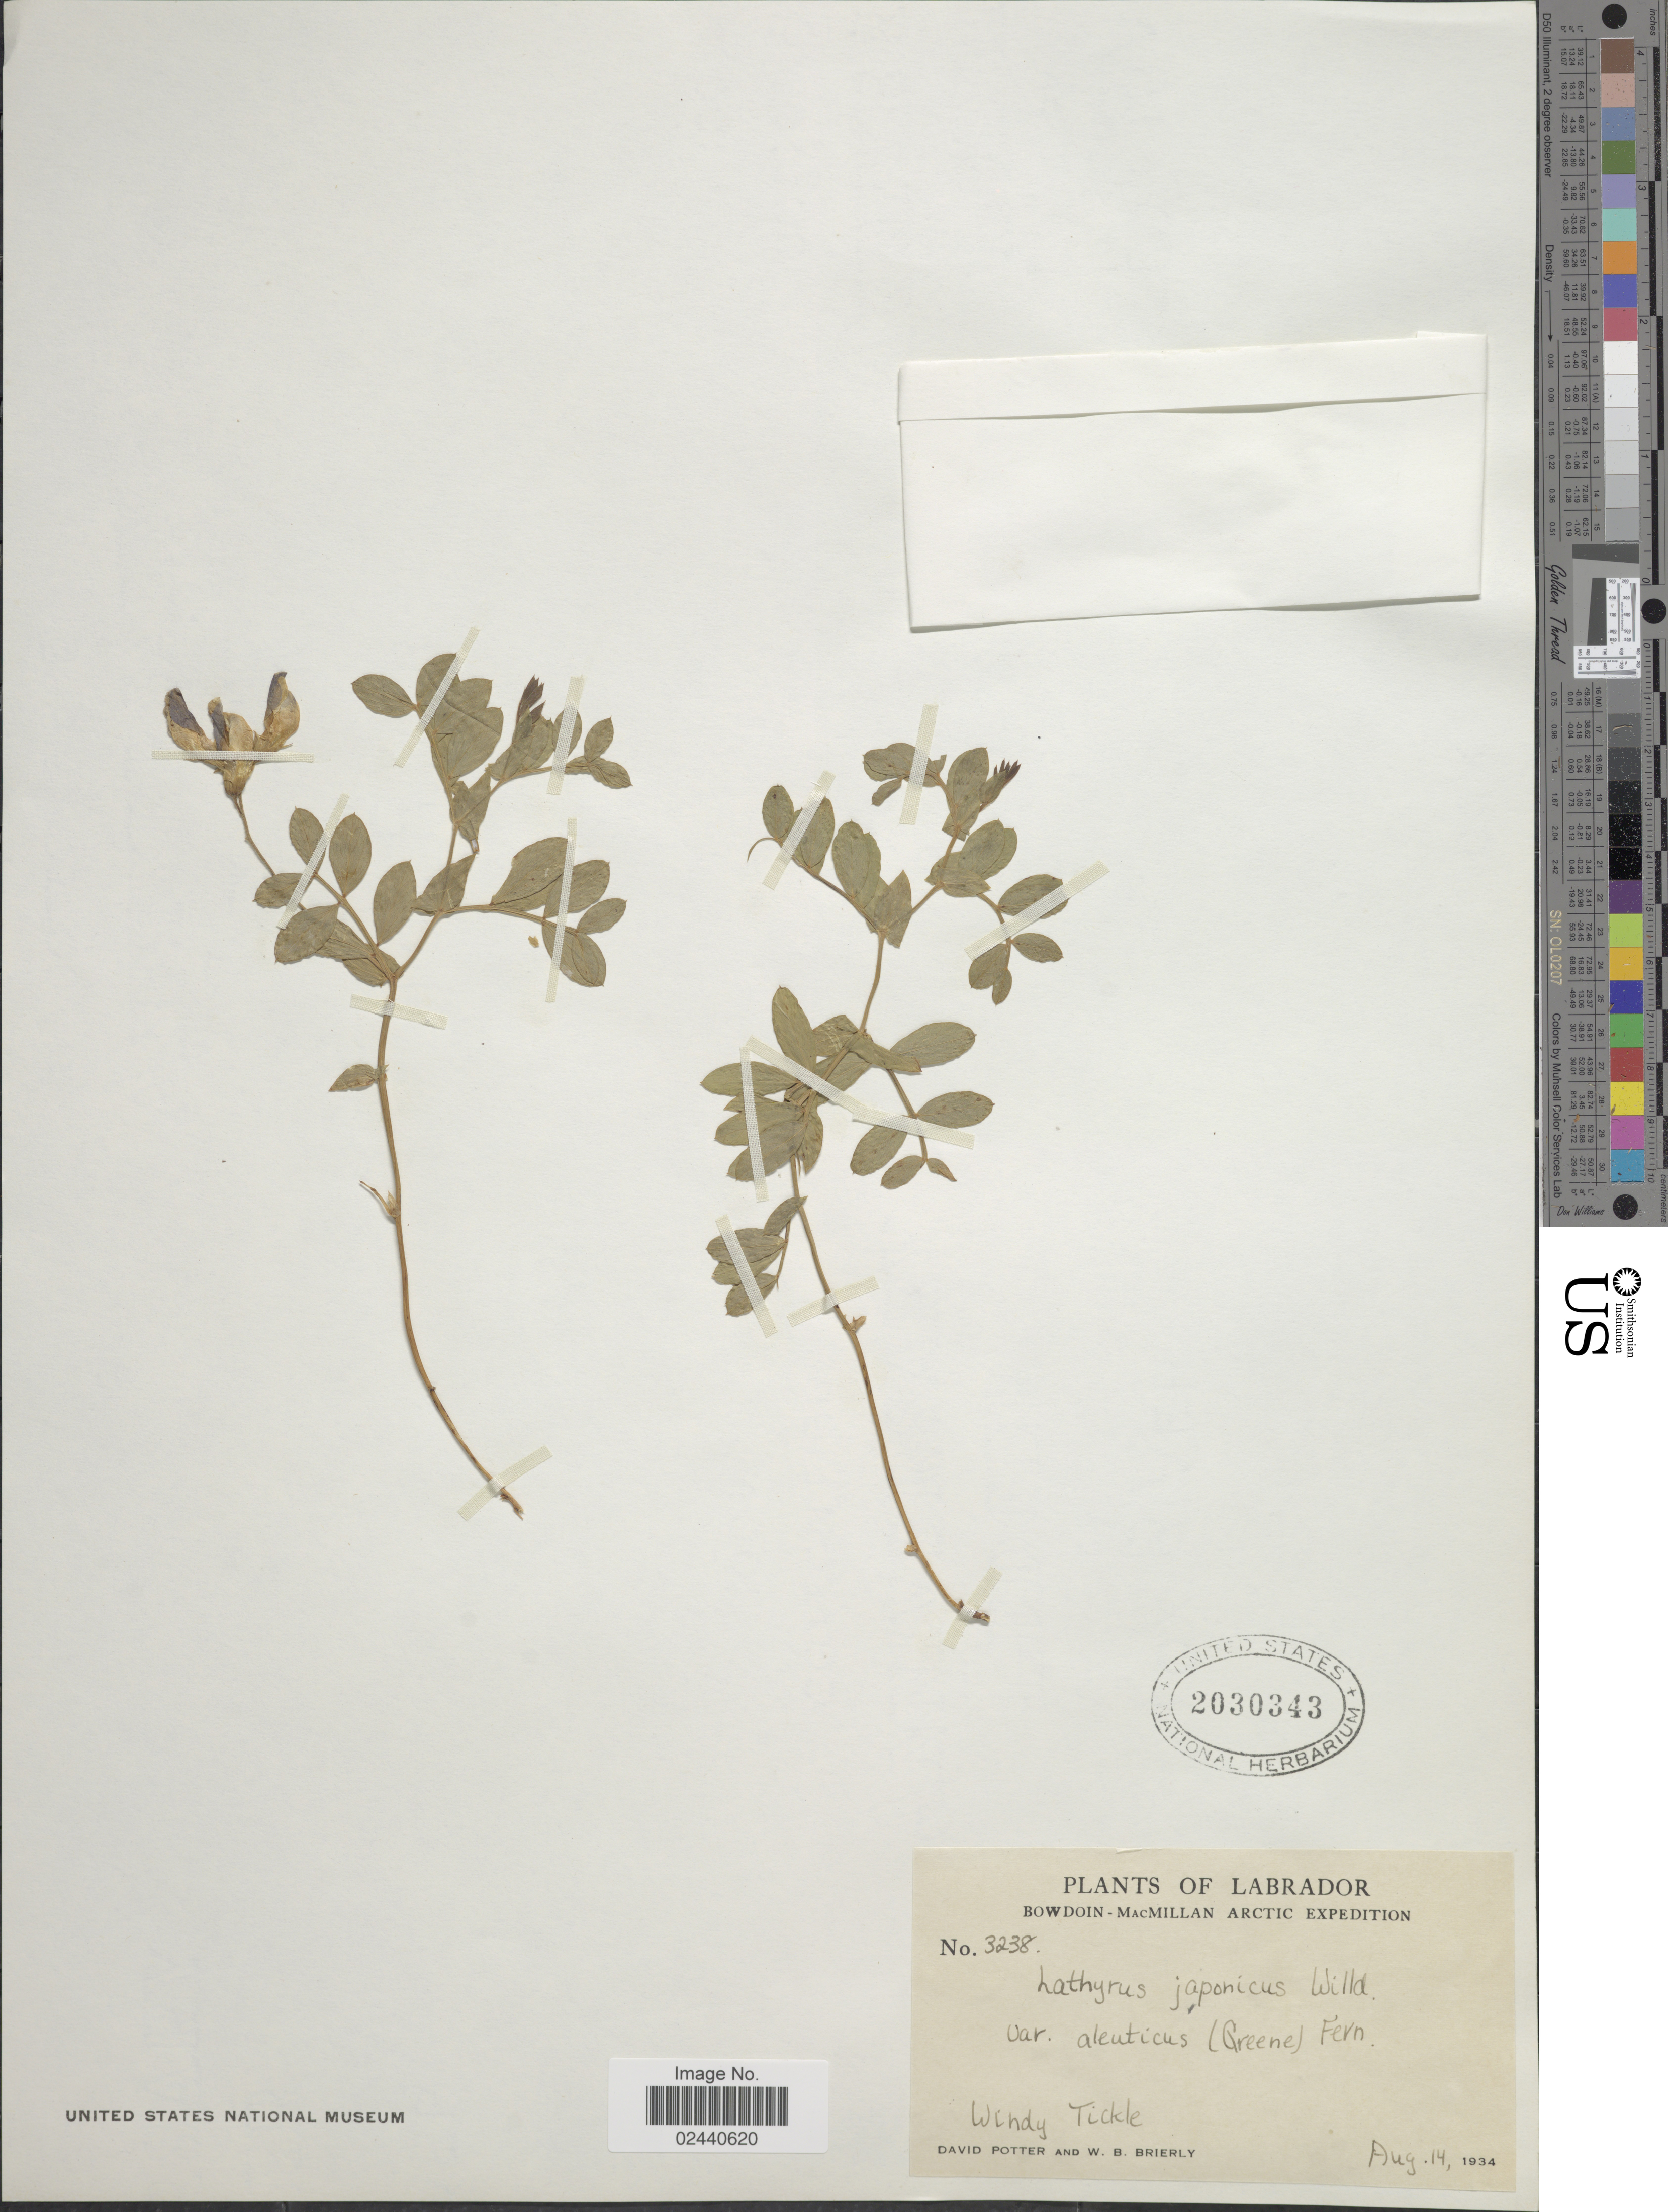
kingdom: Plantae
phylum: Tracheophyta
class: Magnoliopsida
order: Fabales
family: Fabaceae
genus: Lathyrus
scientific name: Lathyrus japonicus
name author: Willd.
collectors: D. Potter & W. Brierly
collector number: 3238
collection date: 1934-08-14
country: Canada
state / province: Newfoundland and Labrador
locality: Labrador, Windy Tickle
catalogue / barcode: US 2030343